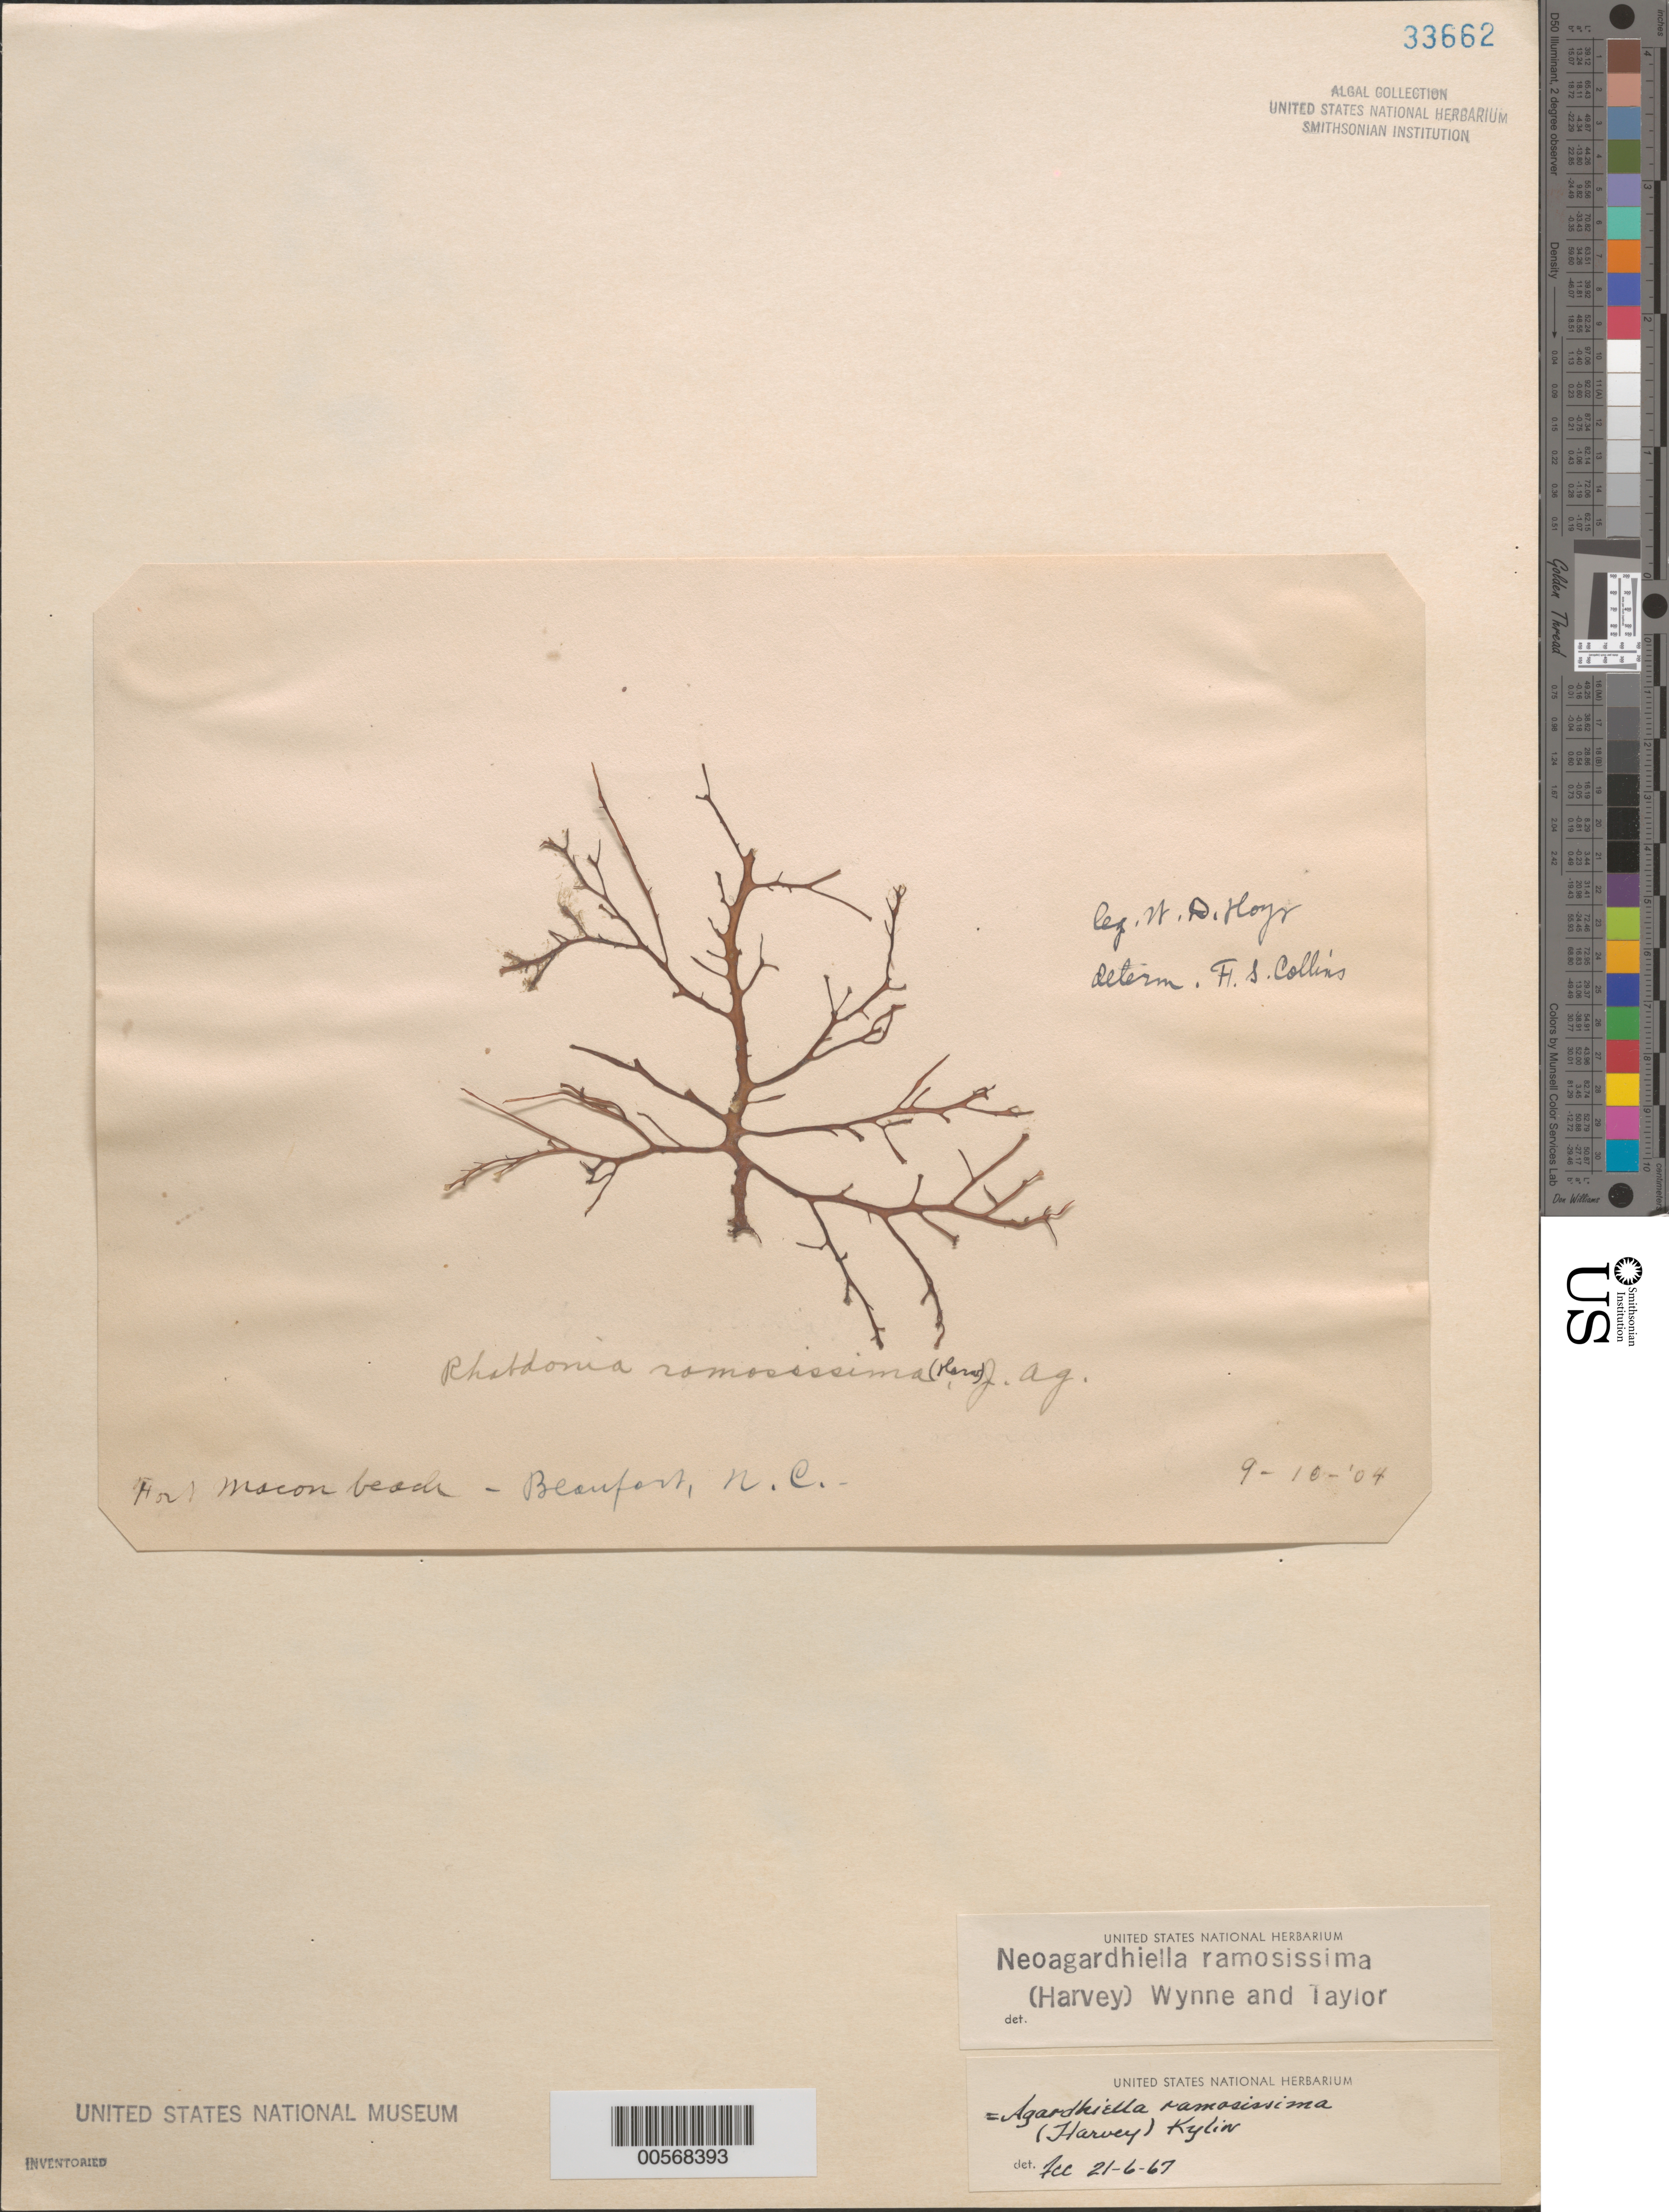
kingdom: Plantae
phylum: Rhodophyta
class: Florideophyceae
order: Gigartinales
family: Solieriaceae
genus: Agardhiella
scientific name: Agardhiella ramosissima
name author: (Harv.) Kylin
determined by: Algae name updating Project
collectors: W. D. Hoyt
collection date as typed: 10 Sep 1904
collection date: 1904-09-10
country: United States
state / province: North Carolina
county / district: Carteret County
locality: Beaufort, Fort Macon Beach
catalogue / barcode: US 33662